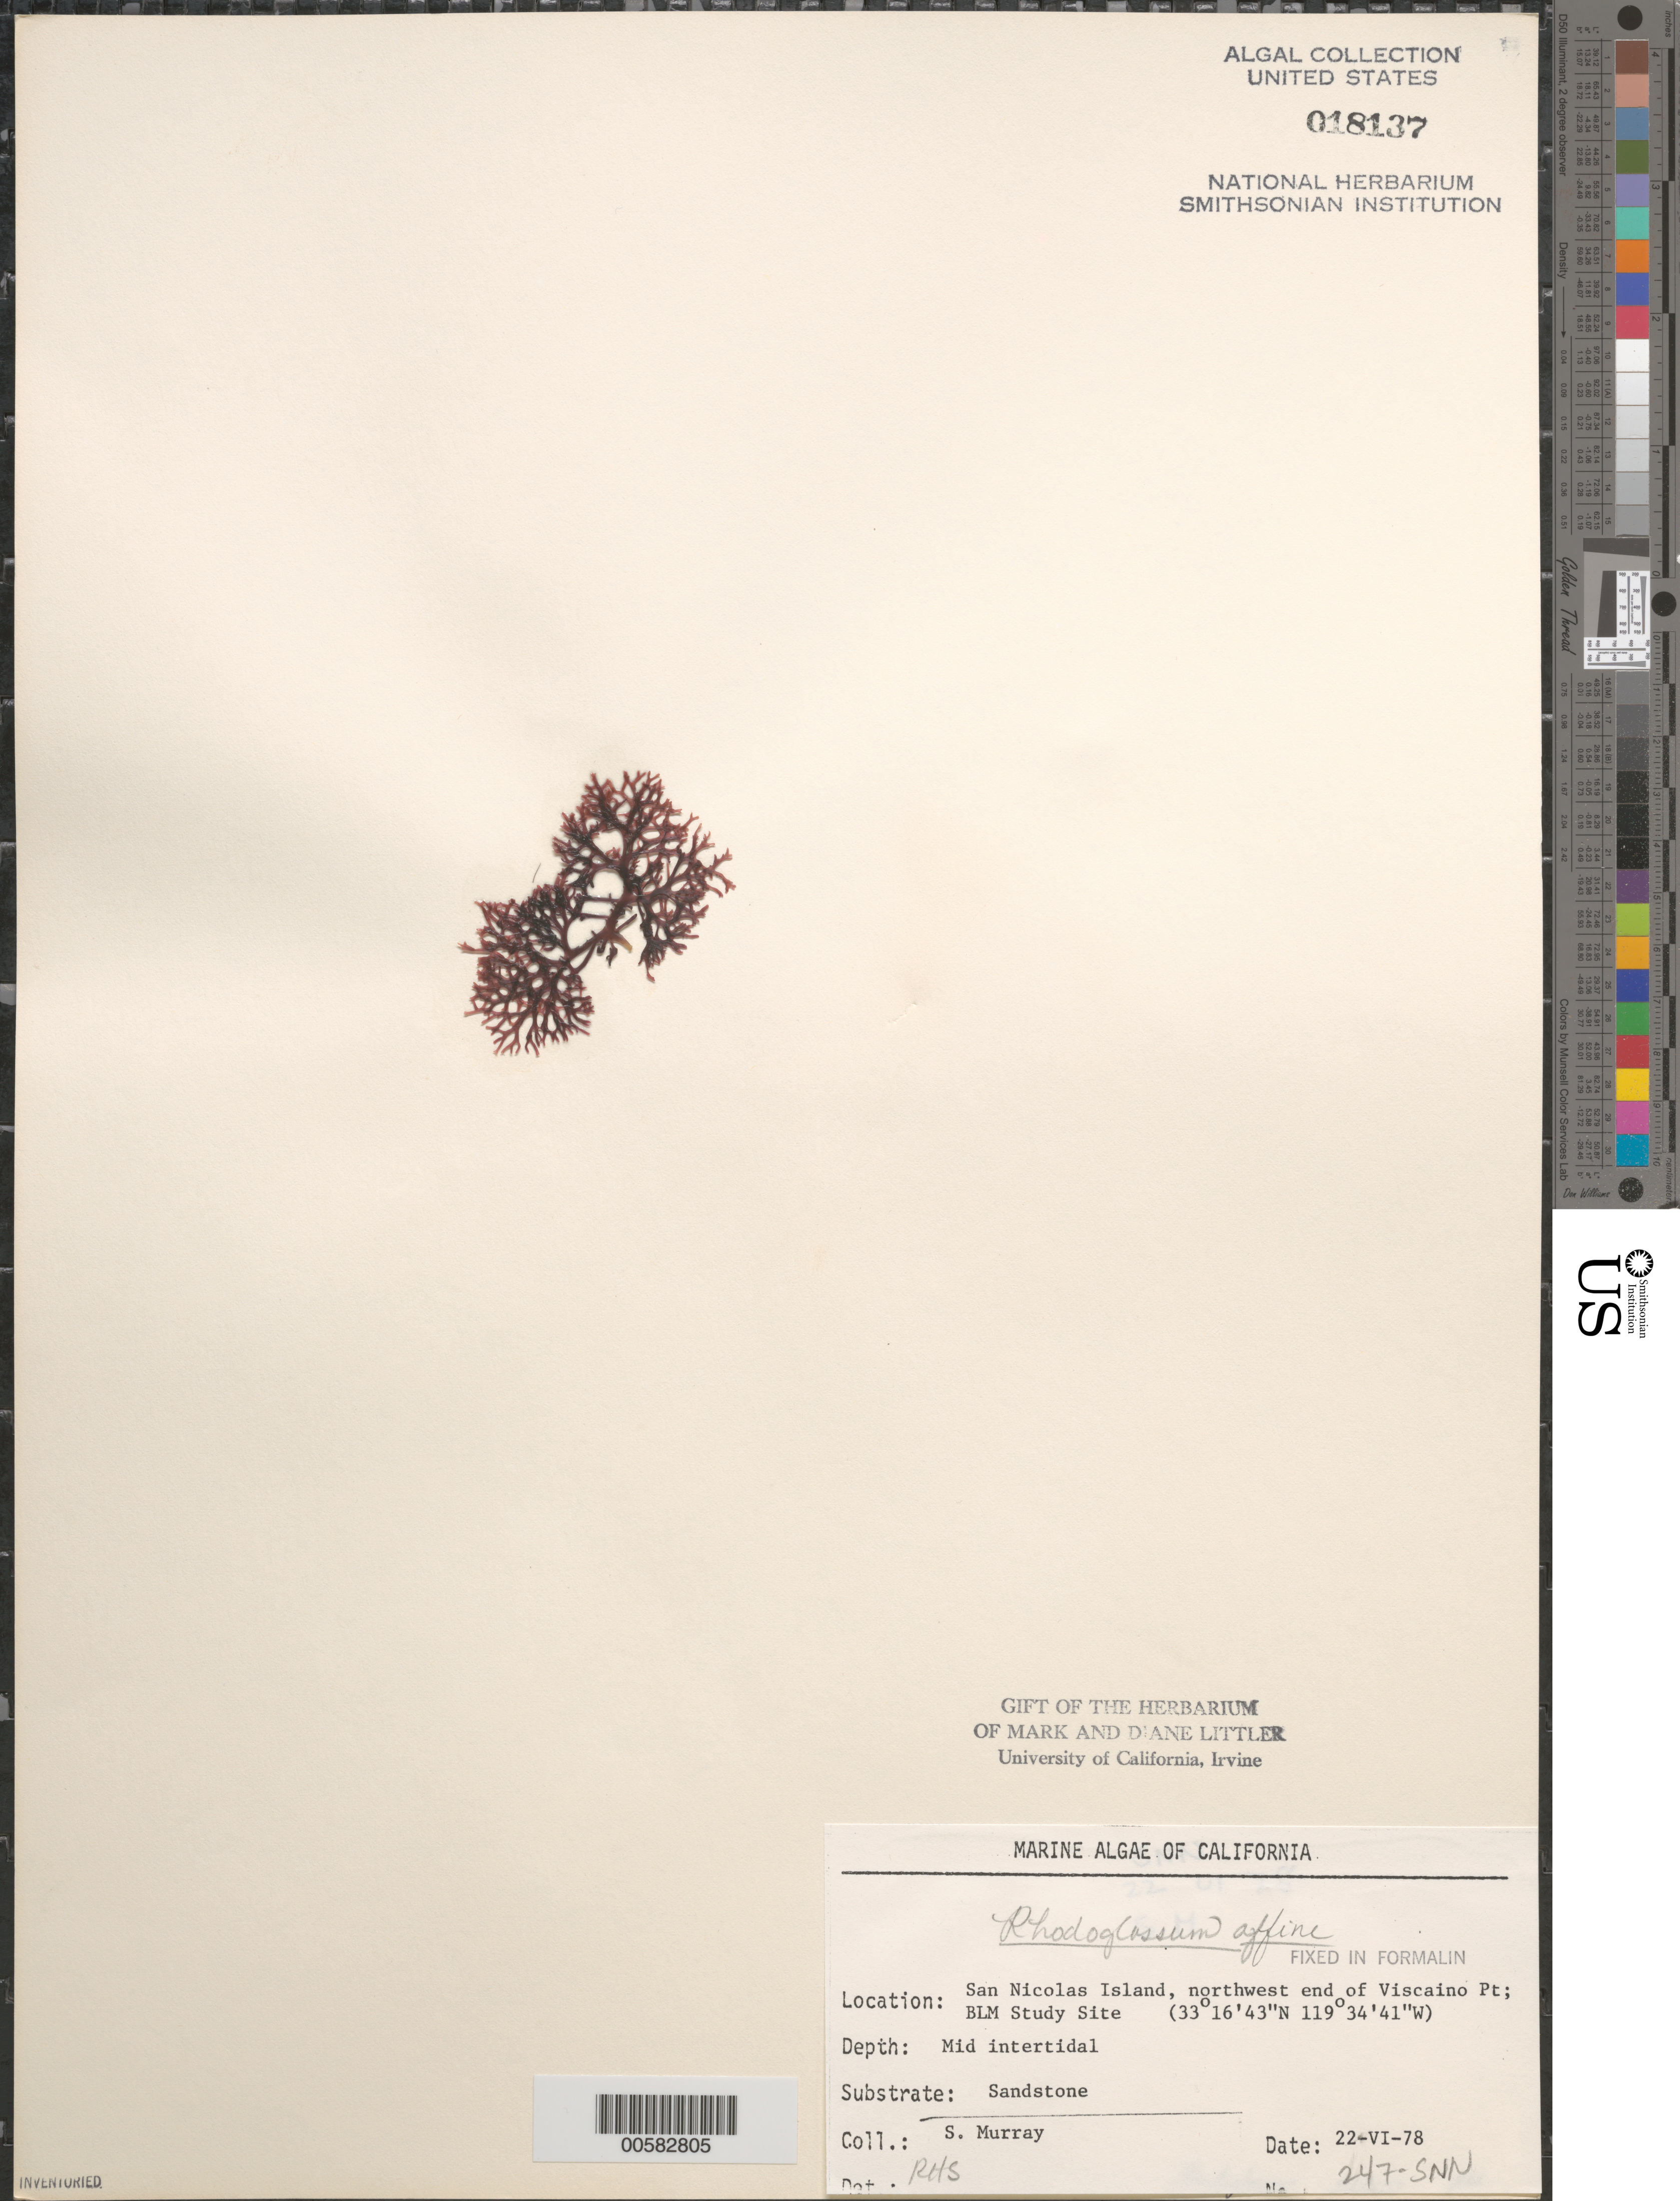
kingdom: Plantae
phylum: Rhodophyta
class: Florideophyceae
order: Gigartinales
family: Gigartinaceae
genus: Mazzaella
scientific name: Mazzaella affinis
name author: (Harvey) Fredericq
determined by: Algae name updating Project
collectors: S. N. Murray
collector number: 247-snn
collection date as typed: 22 Jun 1978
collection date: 1978-06-22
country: United States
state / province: California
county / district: Ventura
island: San Nicolas Island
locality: Viscaino Point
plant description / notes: BLM-SOCALBIGHT Rocky Intertidal Survey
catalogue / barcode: US 18137